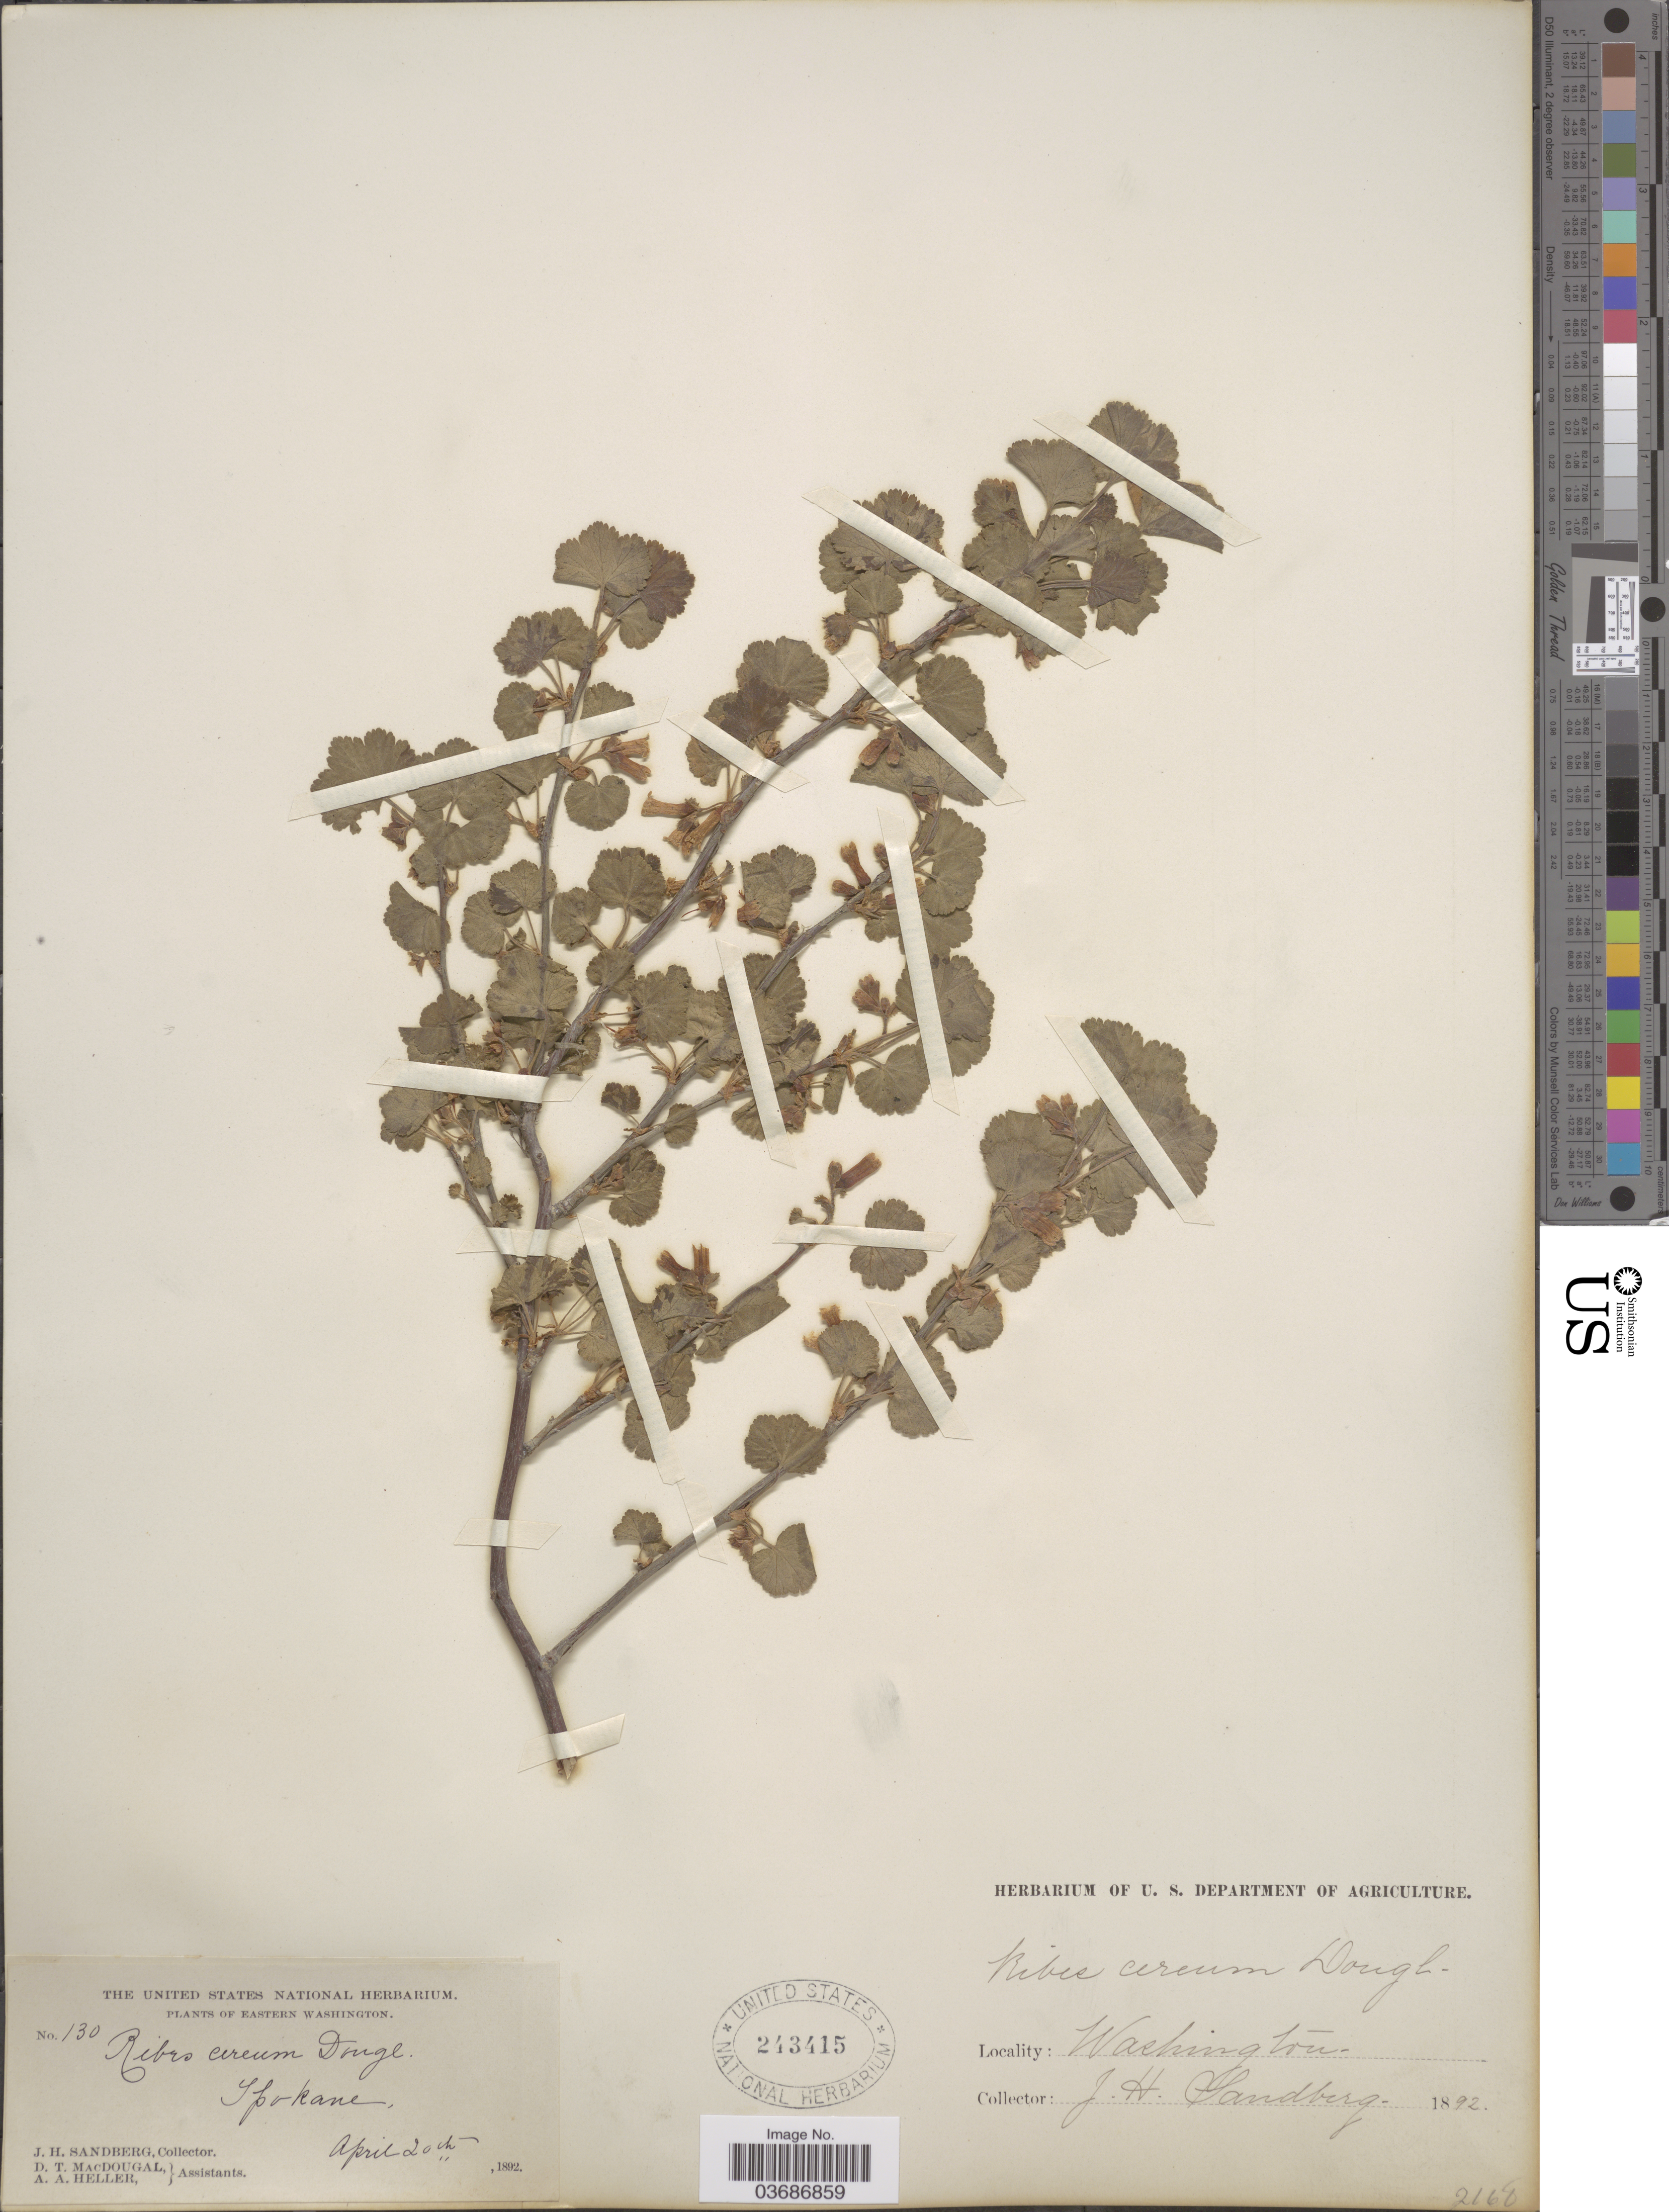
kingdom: Plantae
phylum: Tracheophyta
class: Magnoliopsida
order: Saxifragales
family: Grossulariaceae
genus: Ribes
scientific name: Ribes cereum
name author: Douglas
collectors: J. H. Sandberg, D. T. MacDougal & A. A. Heller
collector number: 130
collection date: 1892-04-20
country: United States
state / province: Washington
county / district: Spokane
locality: Eastern Washington. Spokane.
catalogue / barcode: US 243415